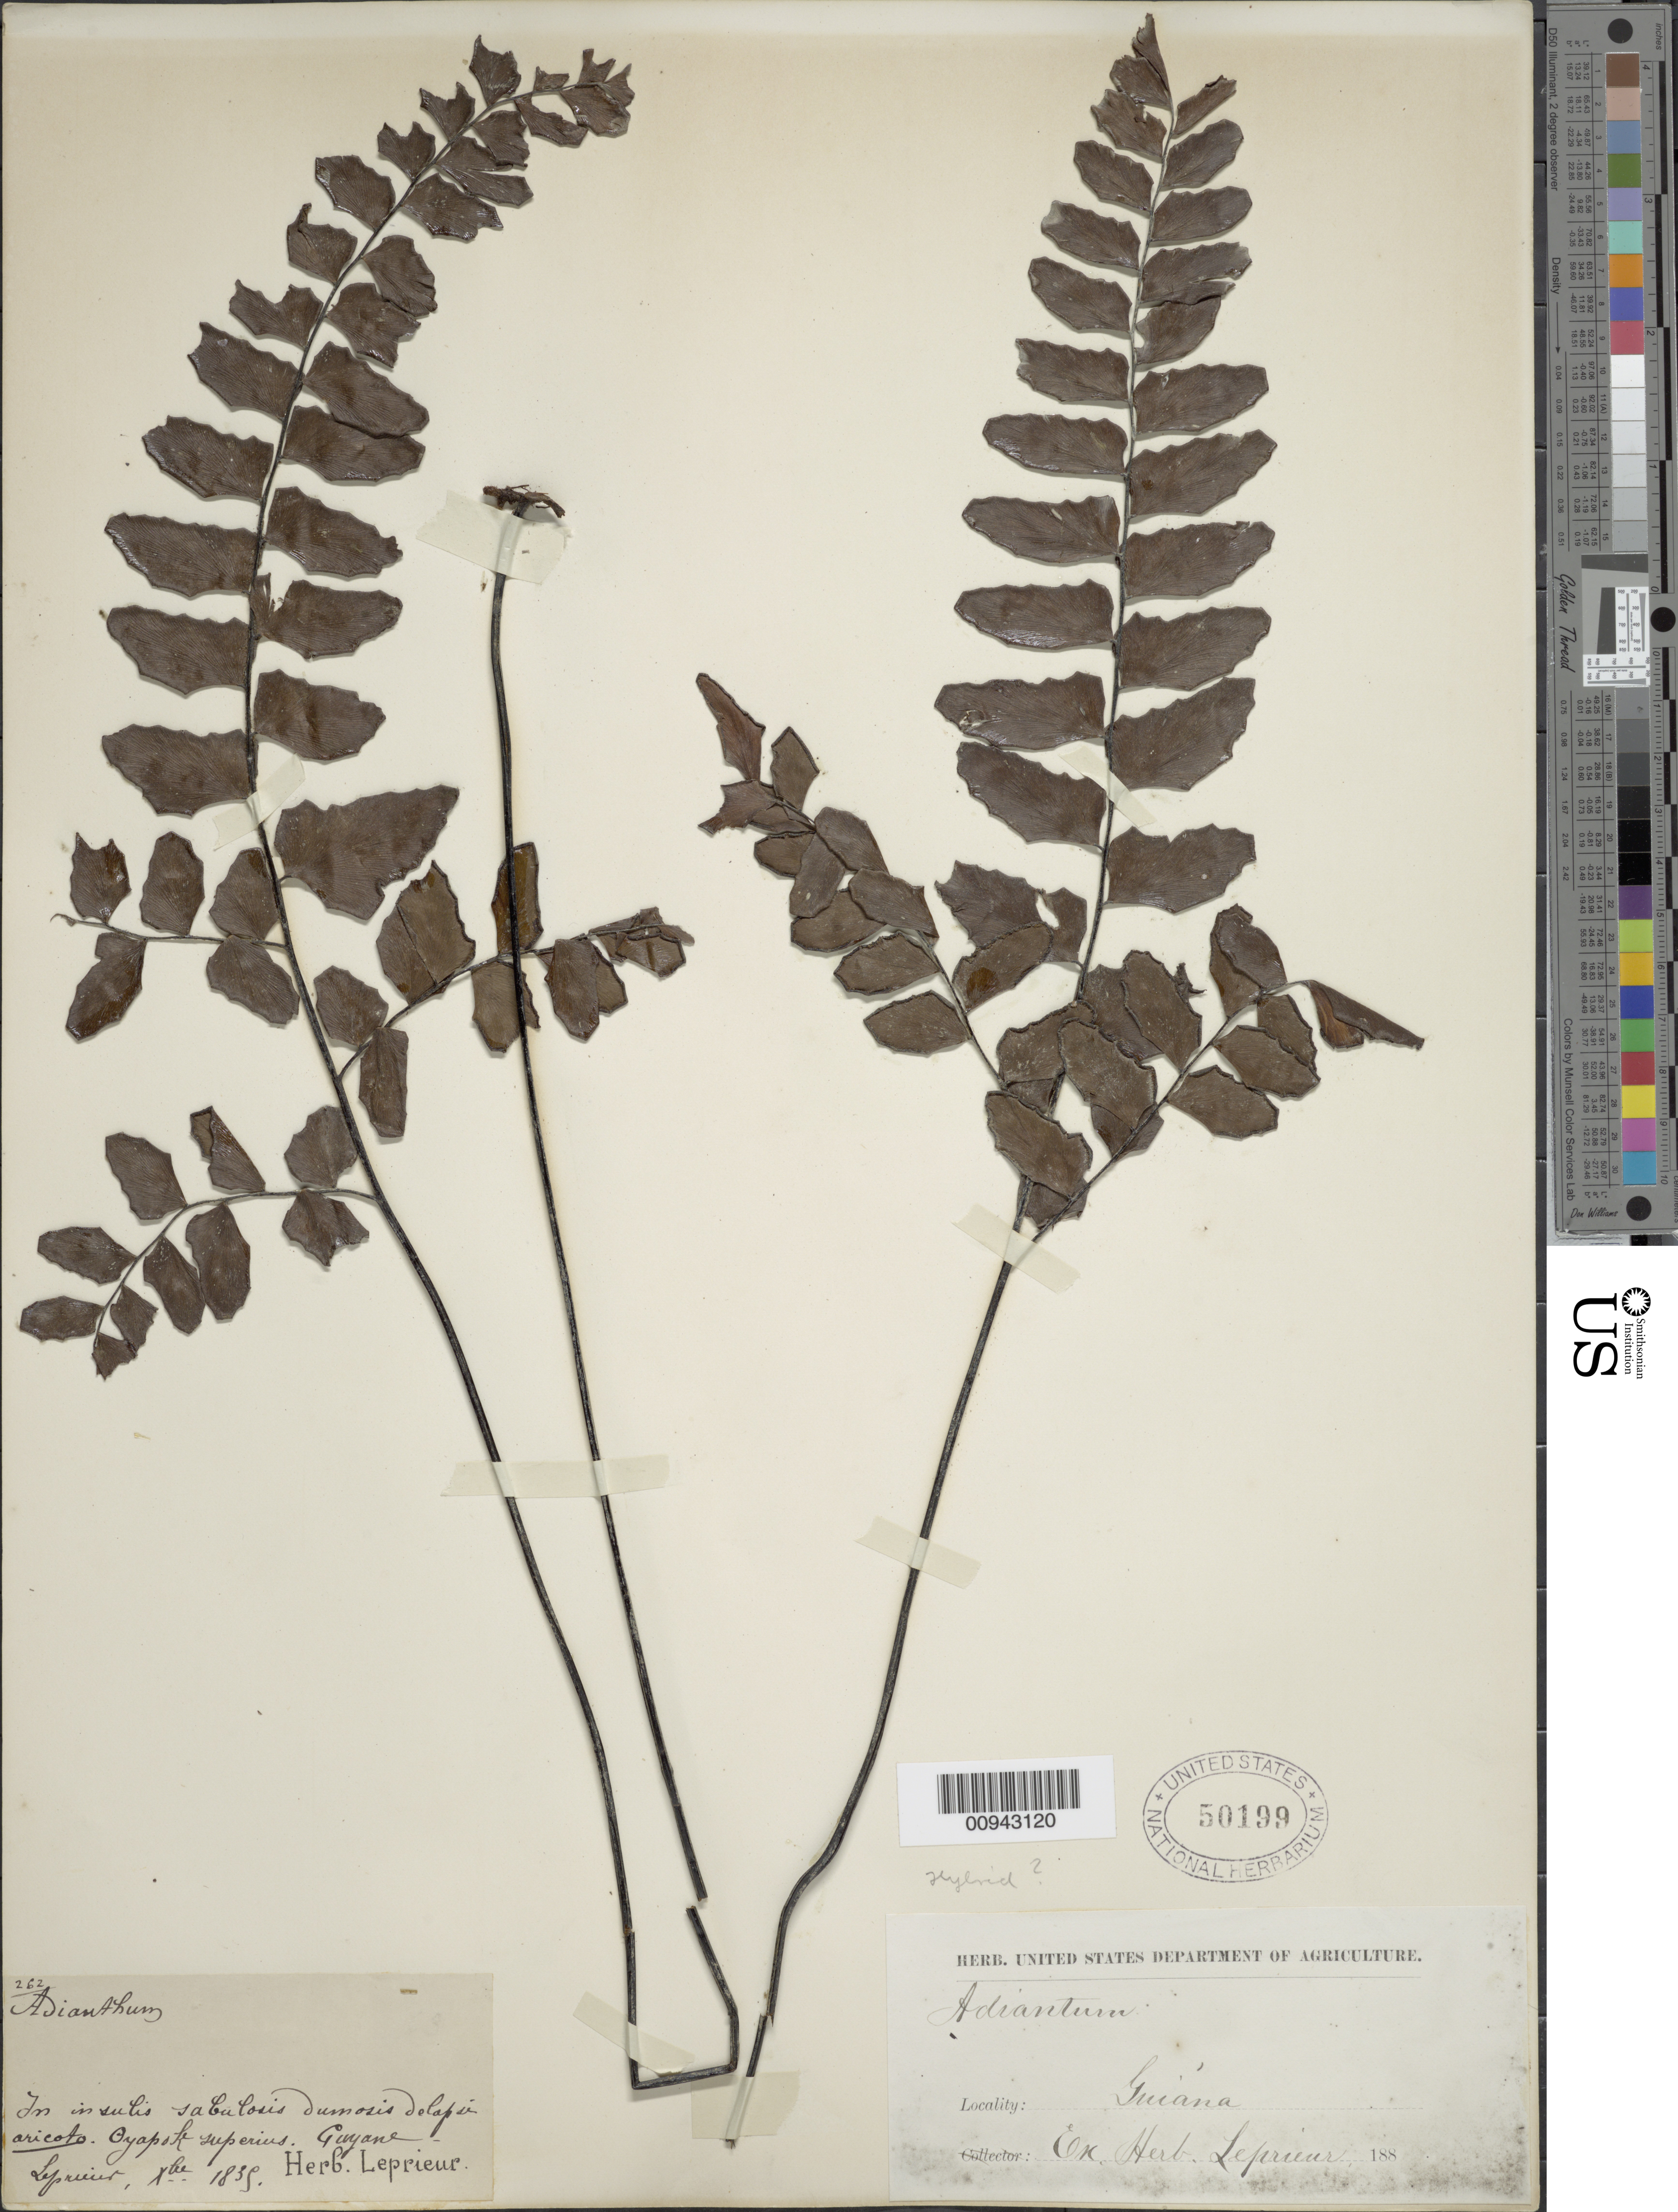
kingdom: Plantae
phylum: Tracheophyta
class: Polypodiopsida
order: Polypodiales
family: Pteridaceae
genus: Adiantum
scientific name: Adiantum latifolium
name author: Lam.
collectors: F. M. R. Leprieur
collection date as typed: October 1835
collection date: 1835-10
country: Guyana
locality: In insulis sabulosis dumosis delapie aricato Oyapok superius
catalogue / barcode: US 50199